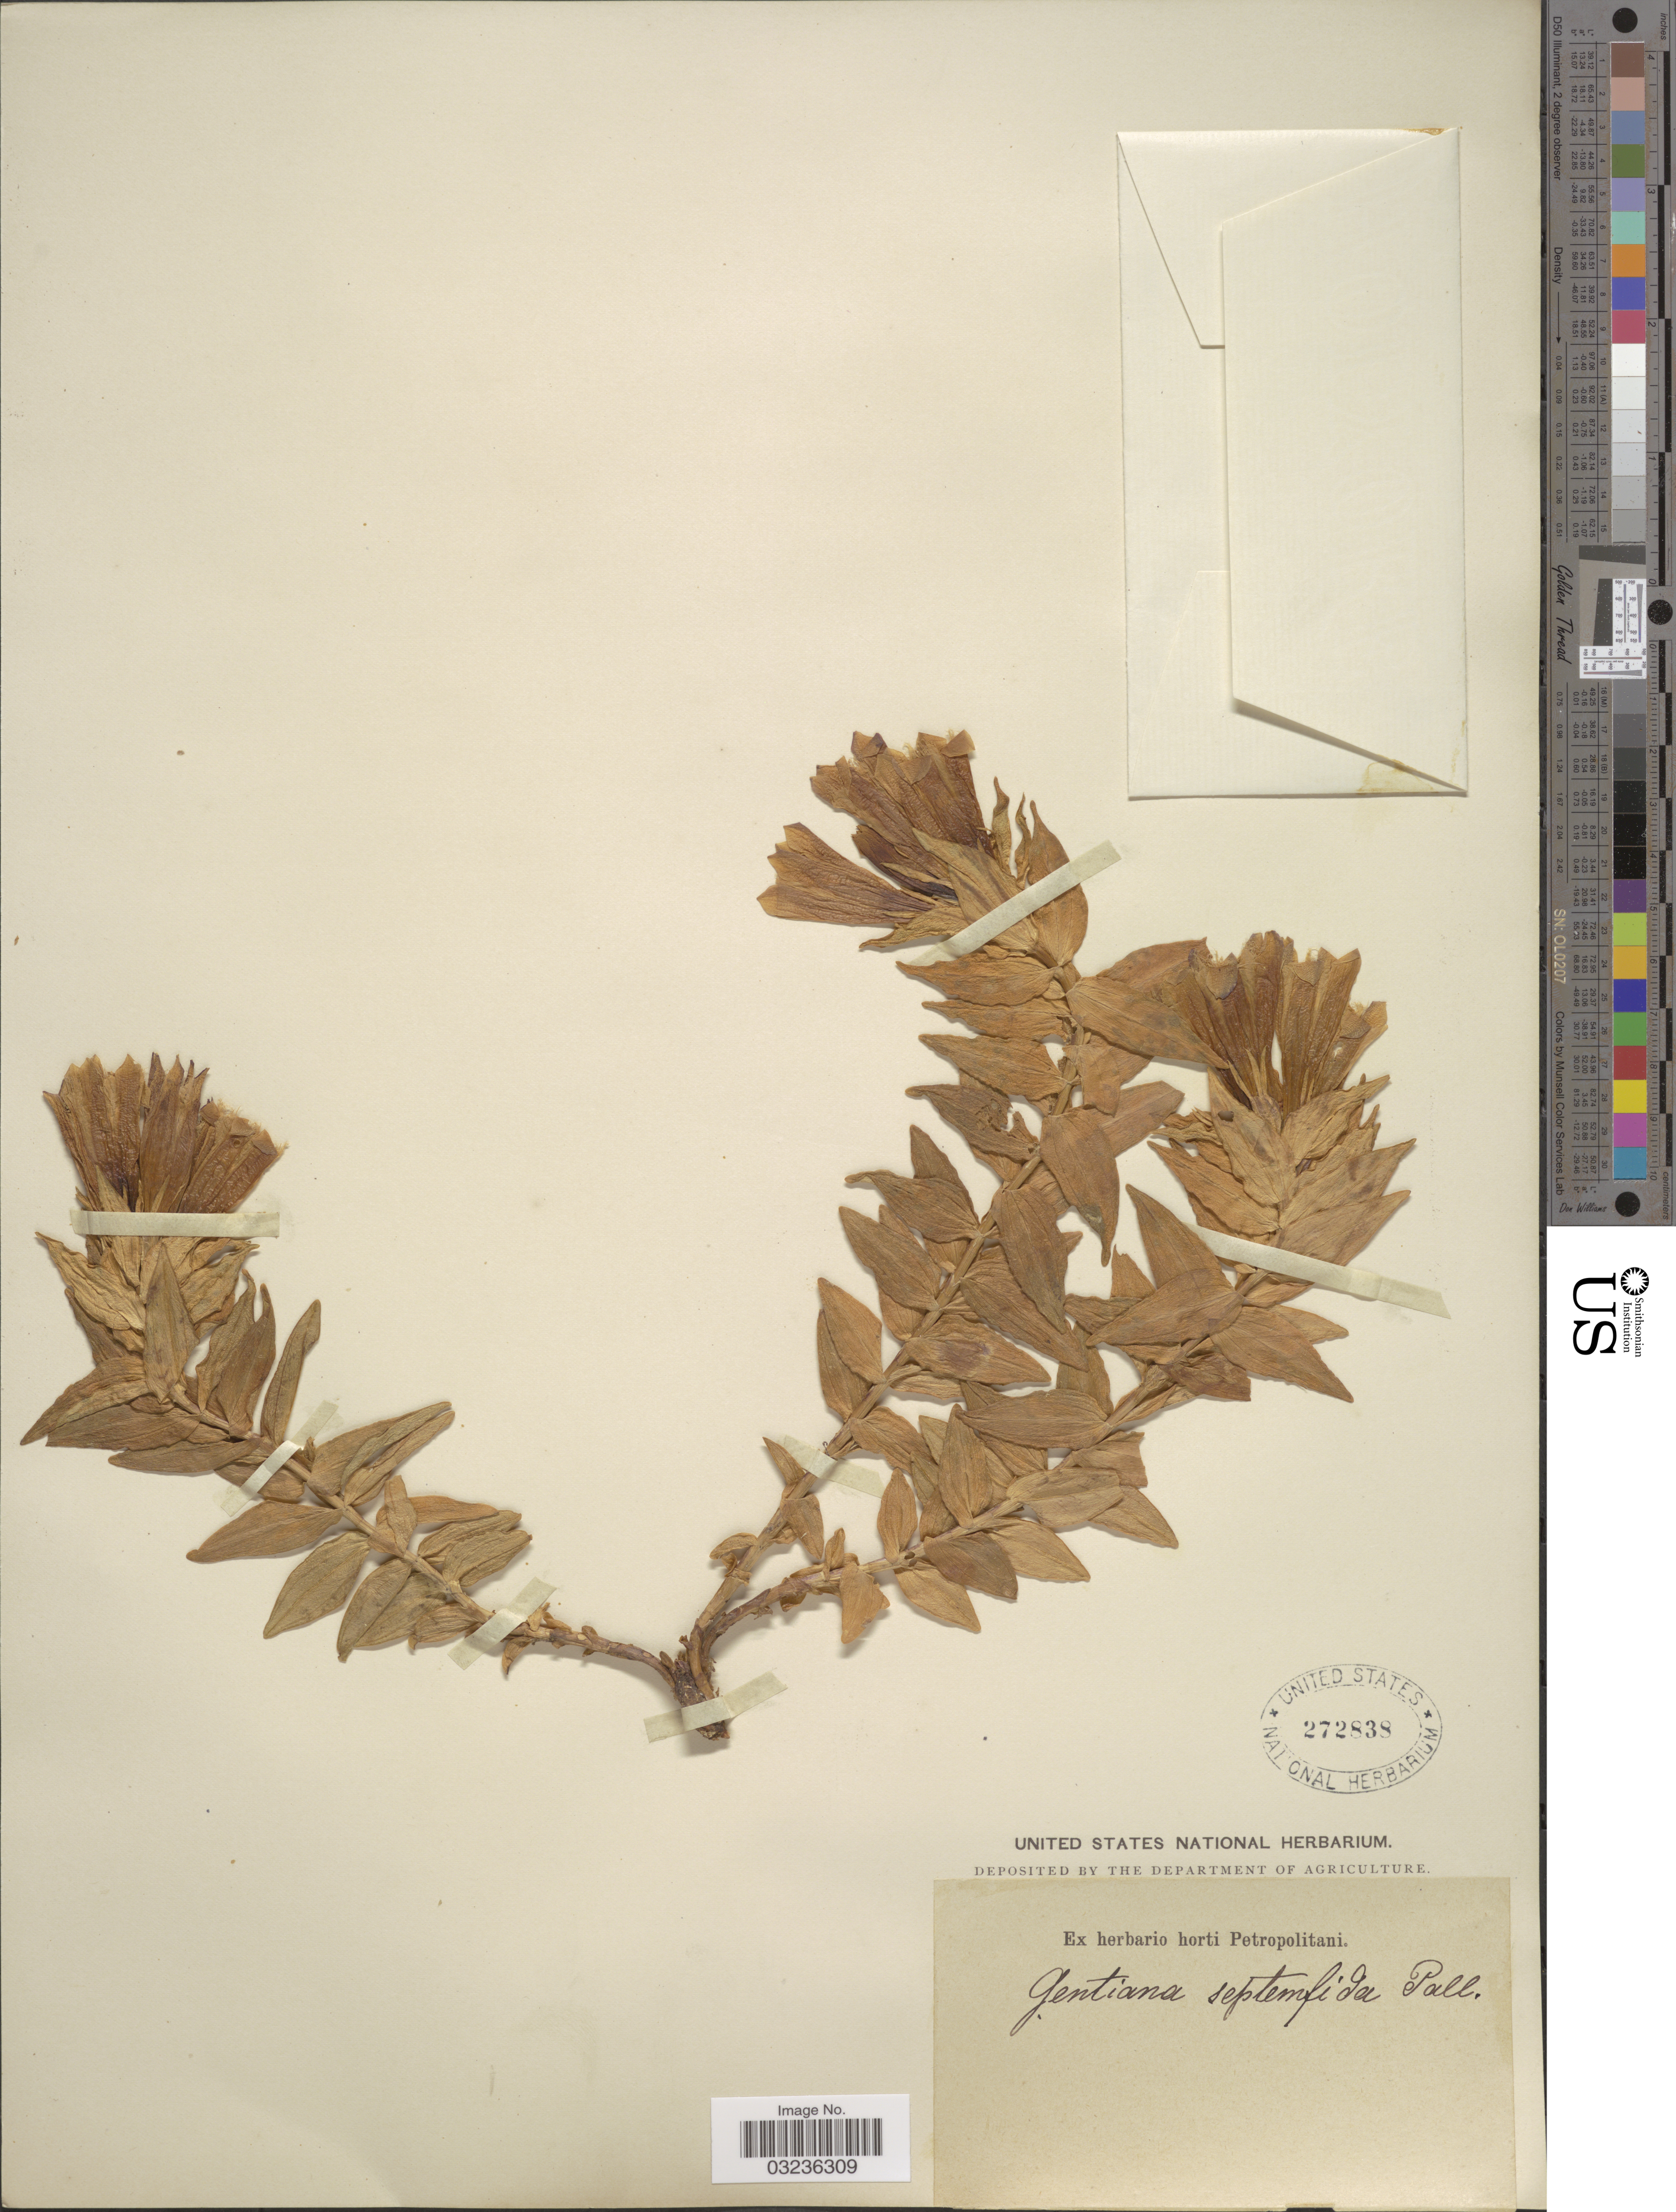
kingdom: Plantae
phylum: Tracheophyta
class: Magnoliopsida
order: Gentianales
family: Gentianaceae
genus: Gentiana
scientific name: Gentiana septemfida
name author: Pall.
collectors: ex Herb. Horti Bot. Petropolitani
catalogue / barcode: US 272838